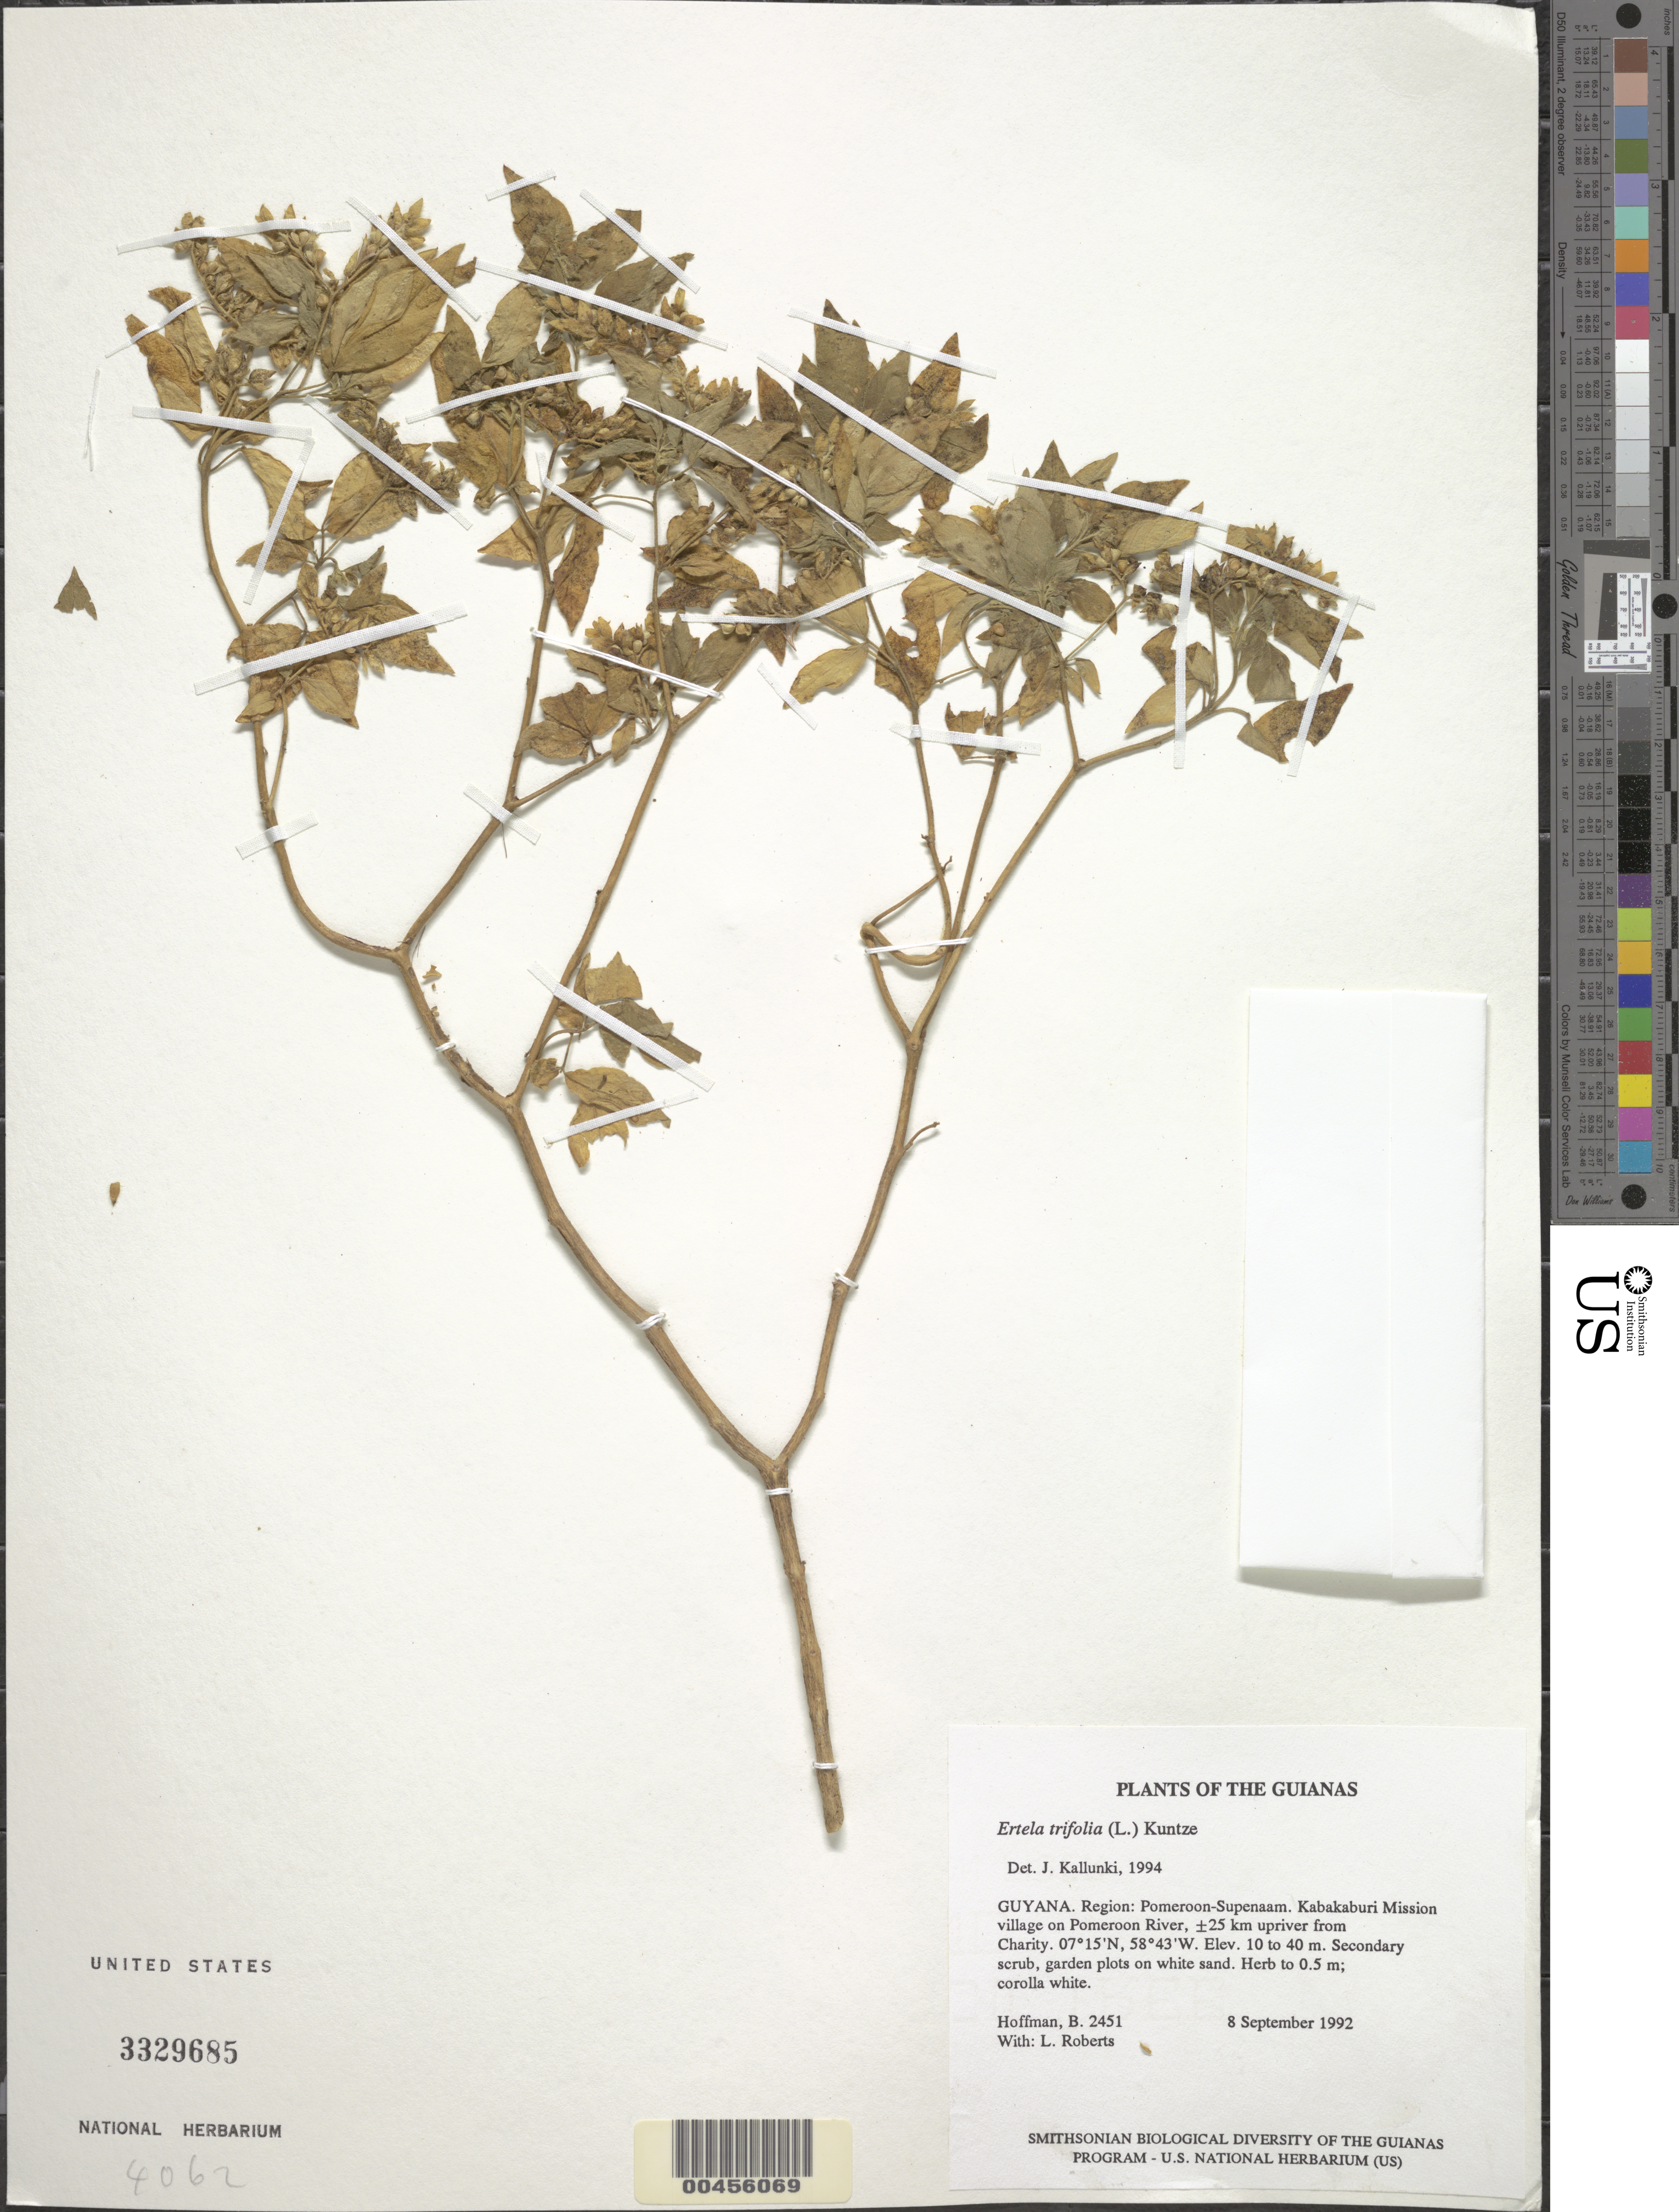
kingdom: Plantae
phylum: Tracheophyta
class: Magnoliopsida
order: Sapindales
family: Rutaceae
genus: Ertela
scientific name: Ertela trifolia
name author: (L.) Kuntze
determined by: Kallunki, Jacquelyn A.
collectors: B. Hoffman & L. Roberts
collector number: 2451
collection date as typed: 8 September 1992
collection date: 1992-09-08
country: Guyana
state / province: Pomeroon-Supenaam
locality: Kabakaburi Mission village on Pomeroon River, ±25 km upriver from Charity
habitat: Secondary scrub, garden plots on white sand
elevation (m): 10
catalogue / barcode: US 3329685